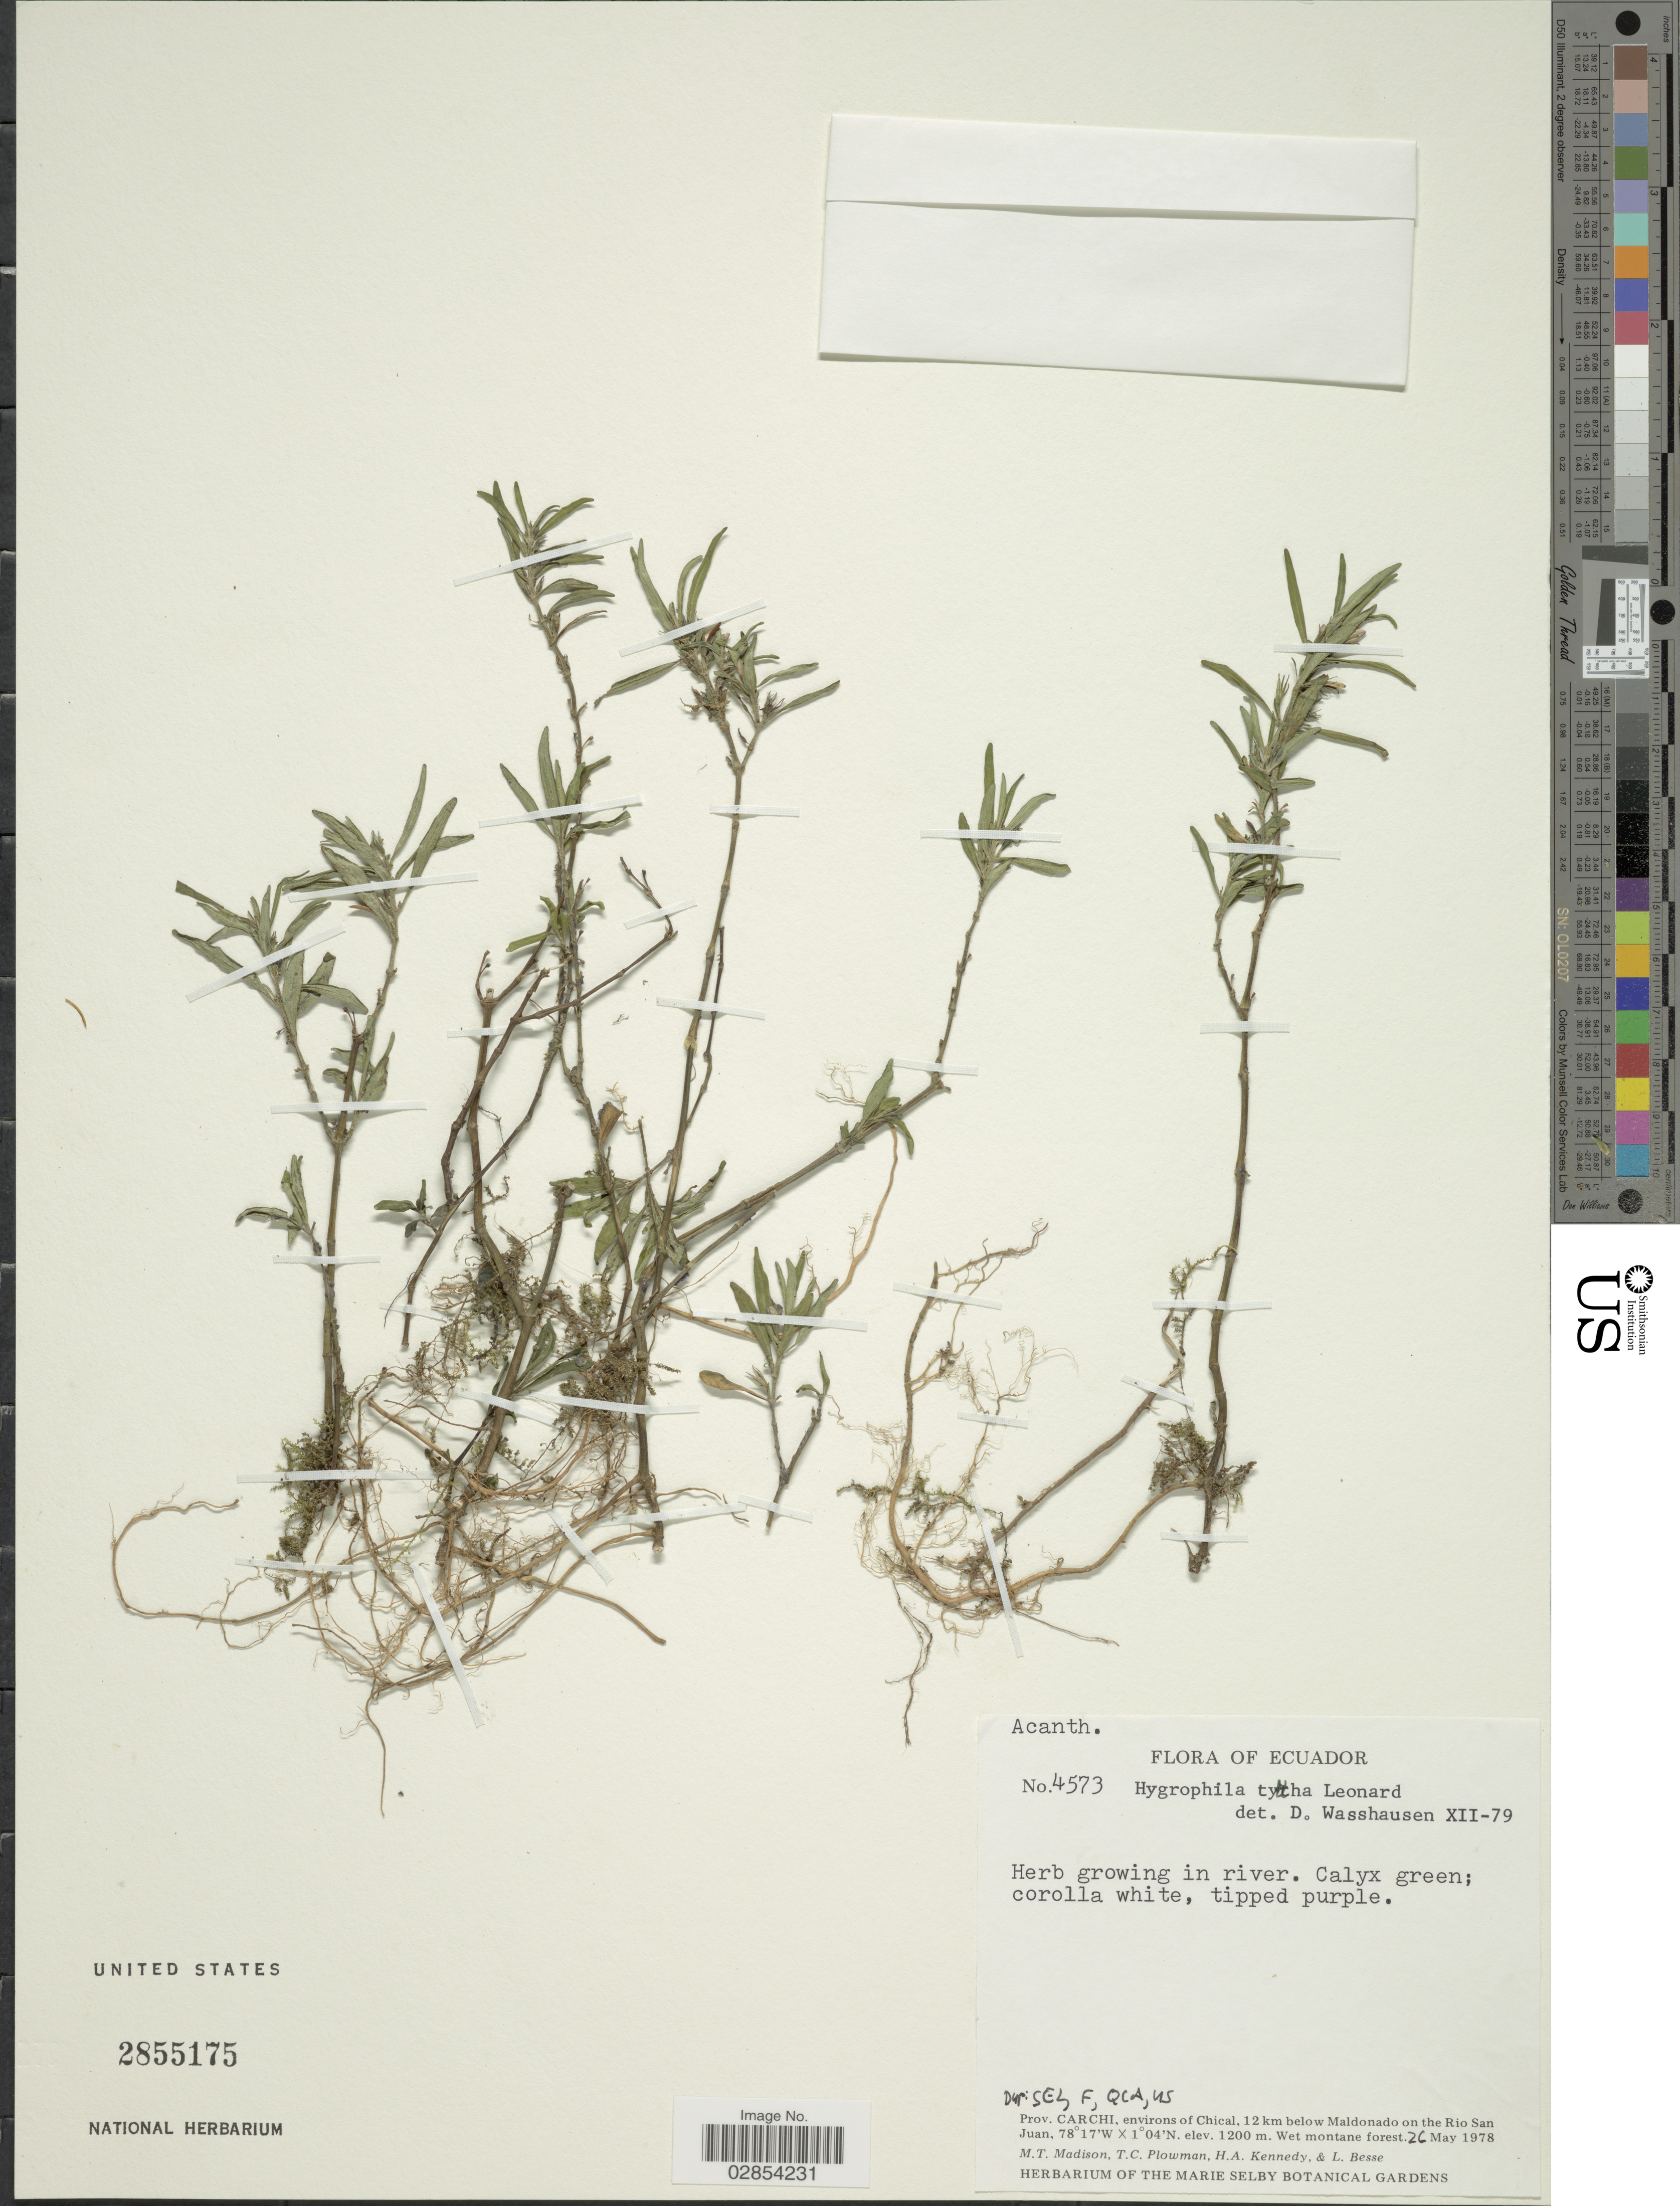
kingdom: Plantae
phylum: Tracheophyta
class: Magnoliopsida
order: Lamiales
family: Acanthaceae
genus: Hygrophila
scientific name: Hygrophila tyttha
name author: Leonard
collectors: M. T. Madison, T. Plowman, H. Kennedy & L. Besse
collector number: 4573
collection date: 1978-05-26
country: Ecuador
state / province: Carchi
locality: Environs of Chical, 12 km below Maldonado on the Rio San Juan.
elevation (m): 1200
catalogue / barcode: US 2855175